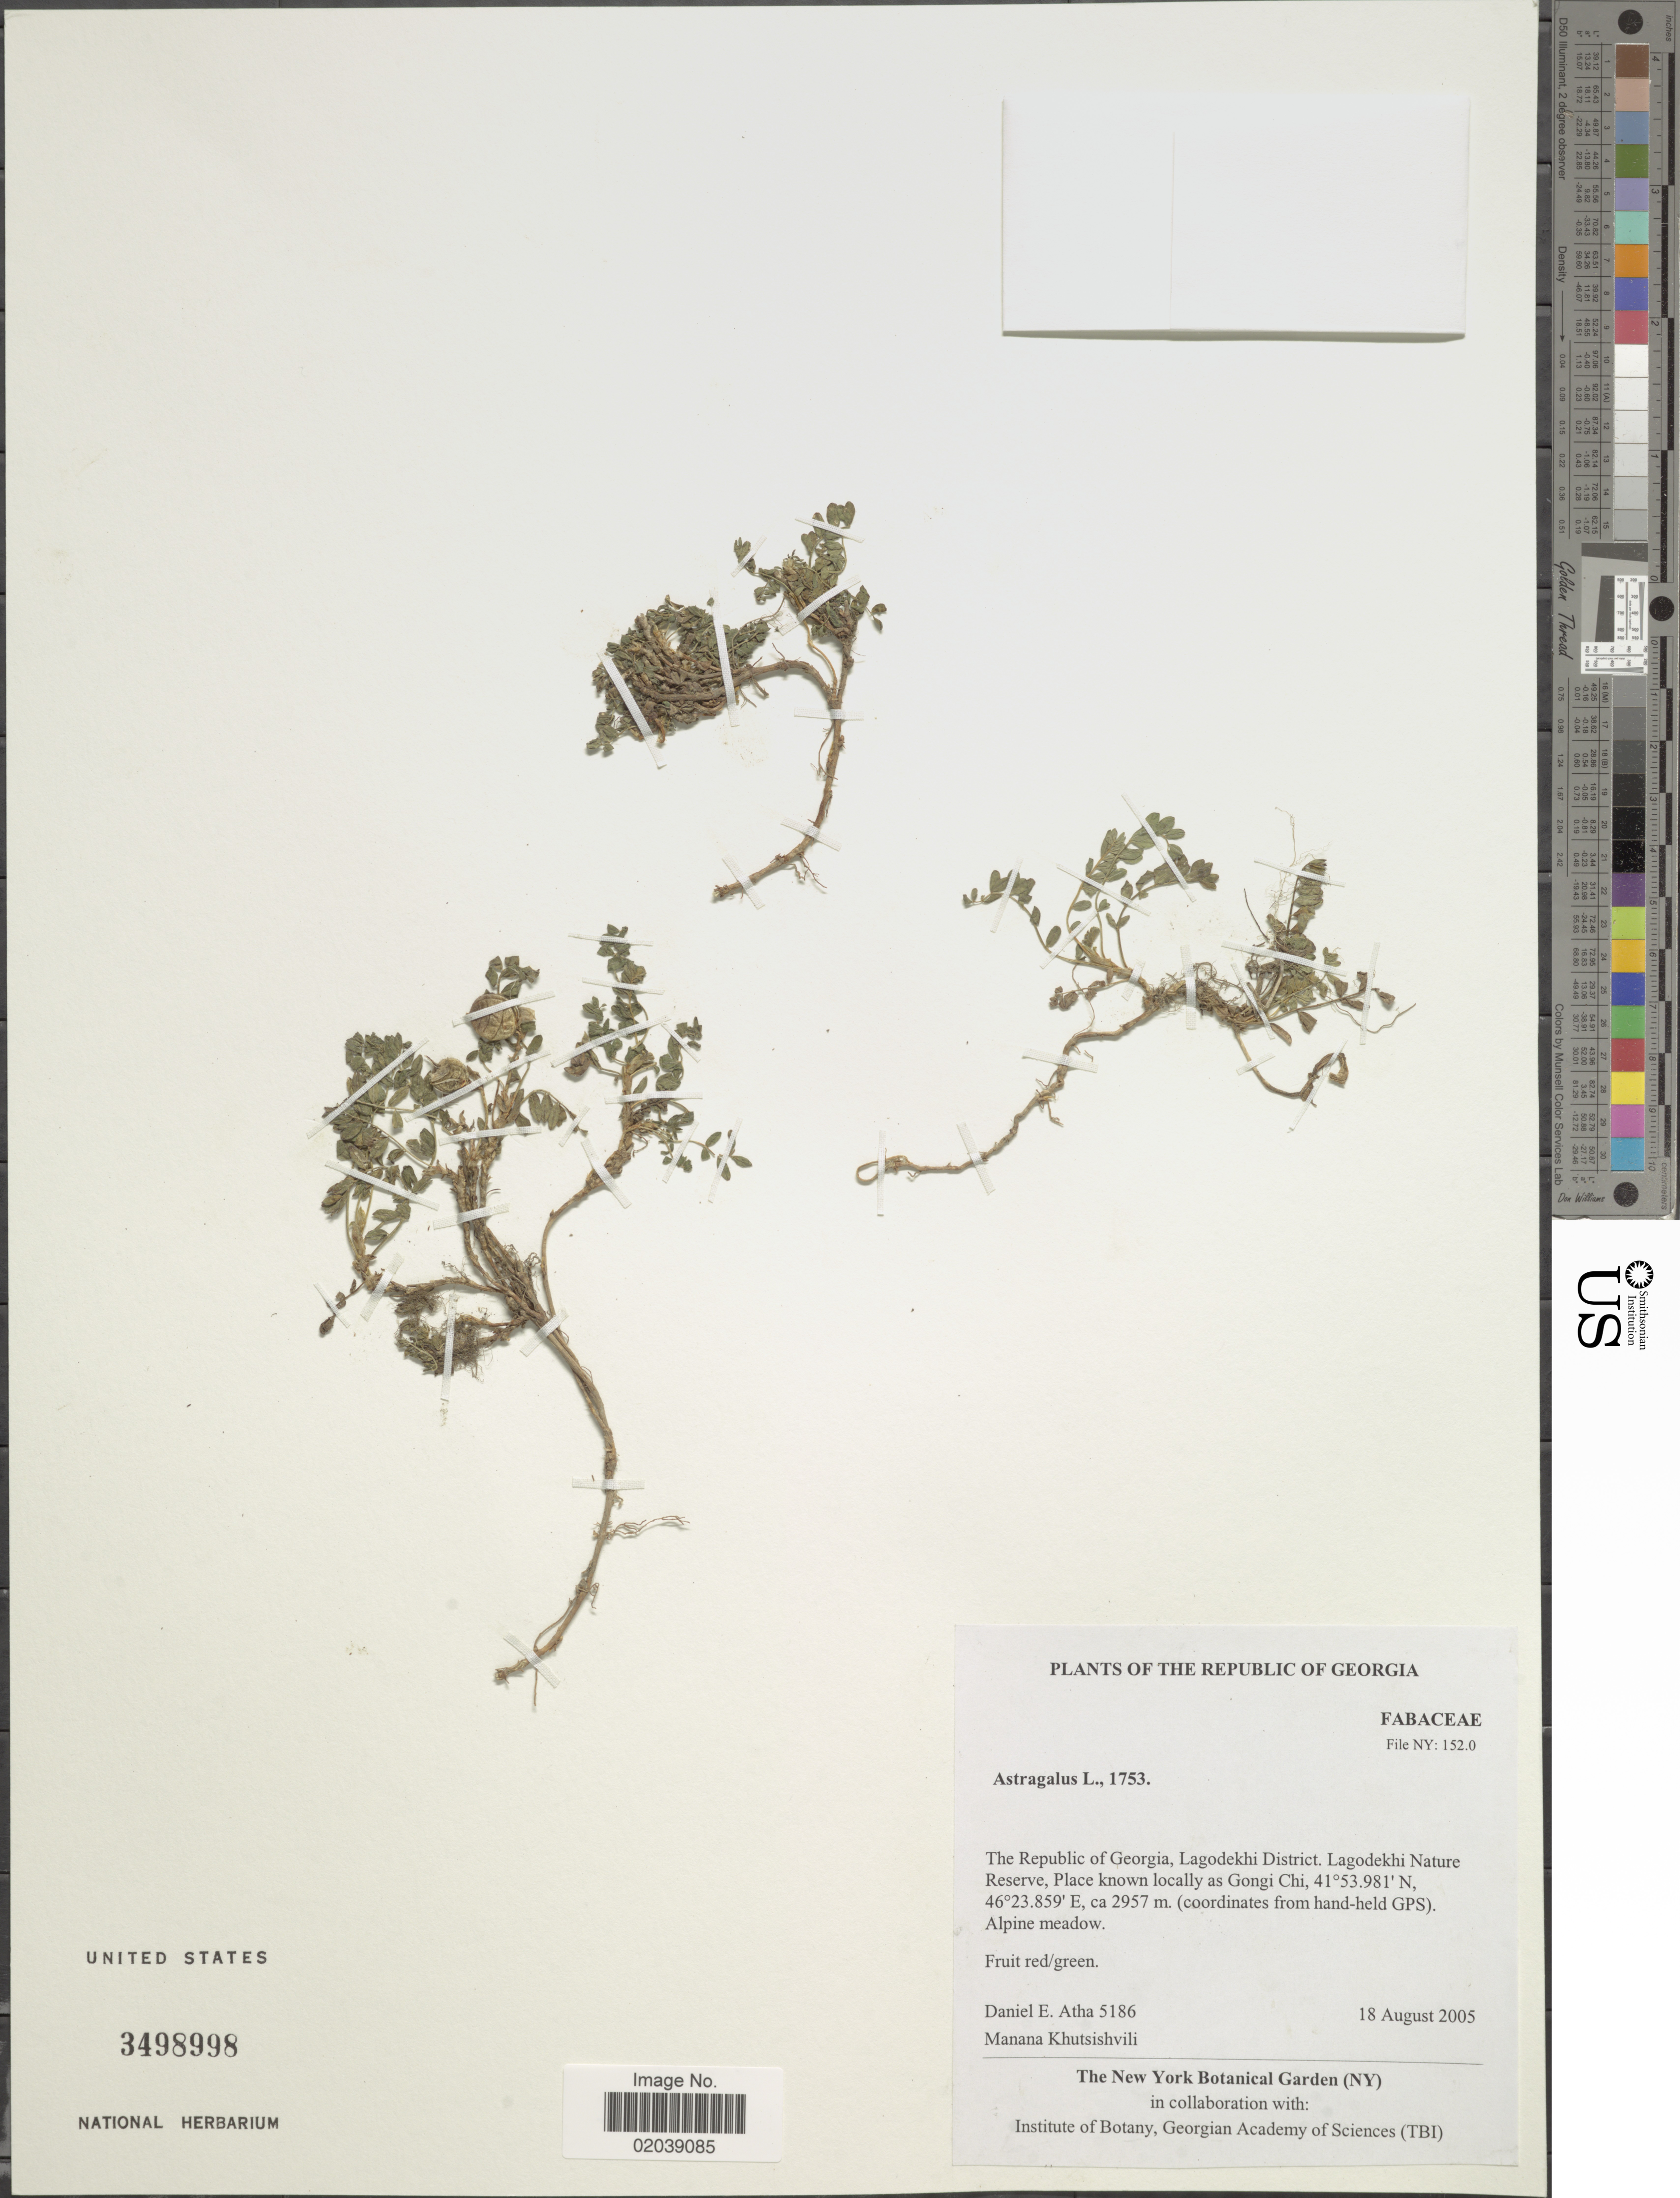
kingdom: Plantae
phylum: Tracheophyta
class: Magnoliopsida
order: Fabales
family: Fabaceae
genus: Astragalus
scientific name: Astragalus sp.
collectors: D. Atha & M. Khutsiskvili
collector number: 5186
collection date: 2005-08-18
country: Georgia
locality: The Repucblic of Georgia, lagodekhi District, Laogodekhi Nature Reservw, Place known locally as Gongi Chi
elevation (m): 2957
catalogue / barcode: US 33498998